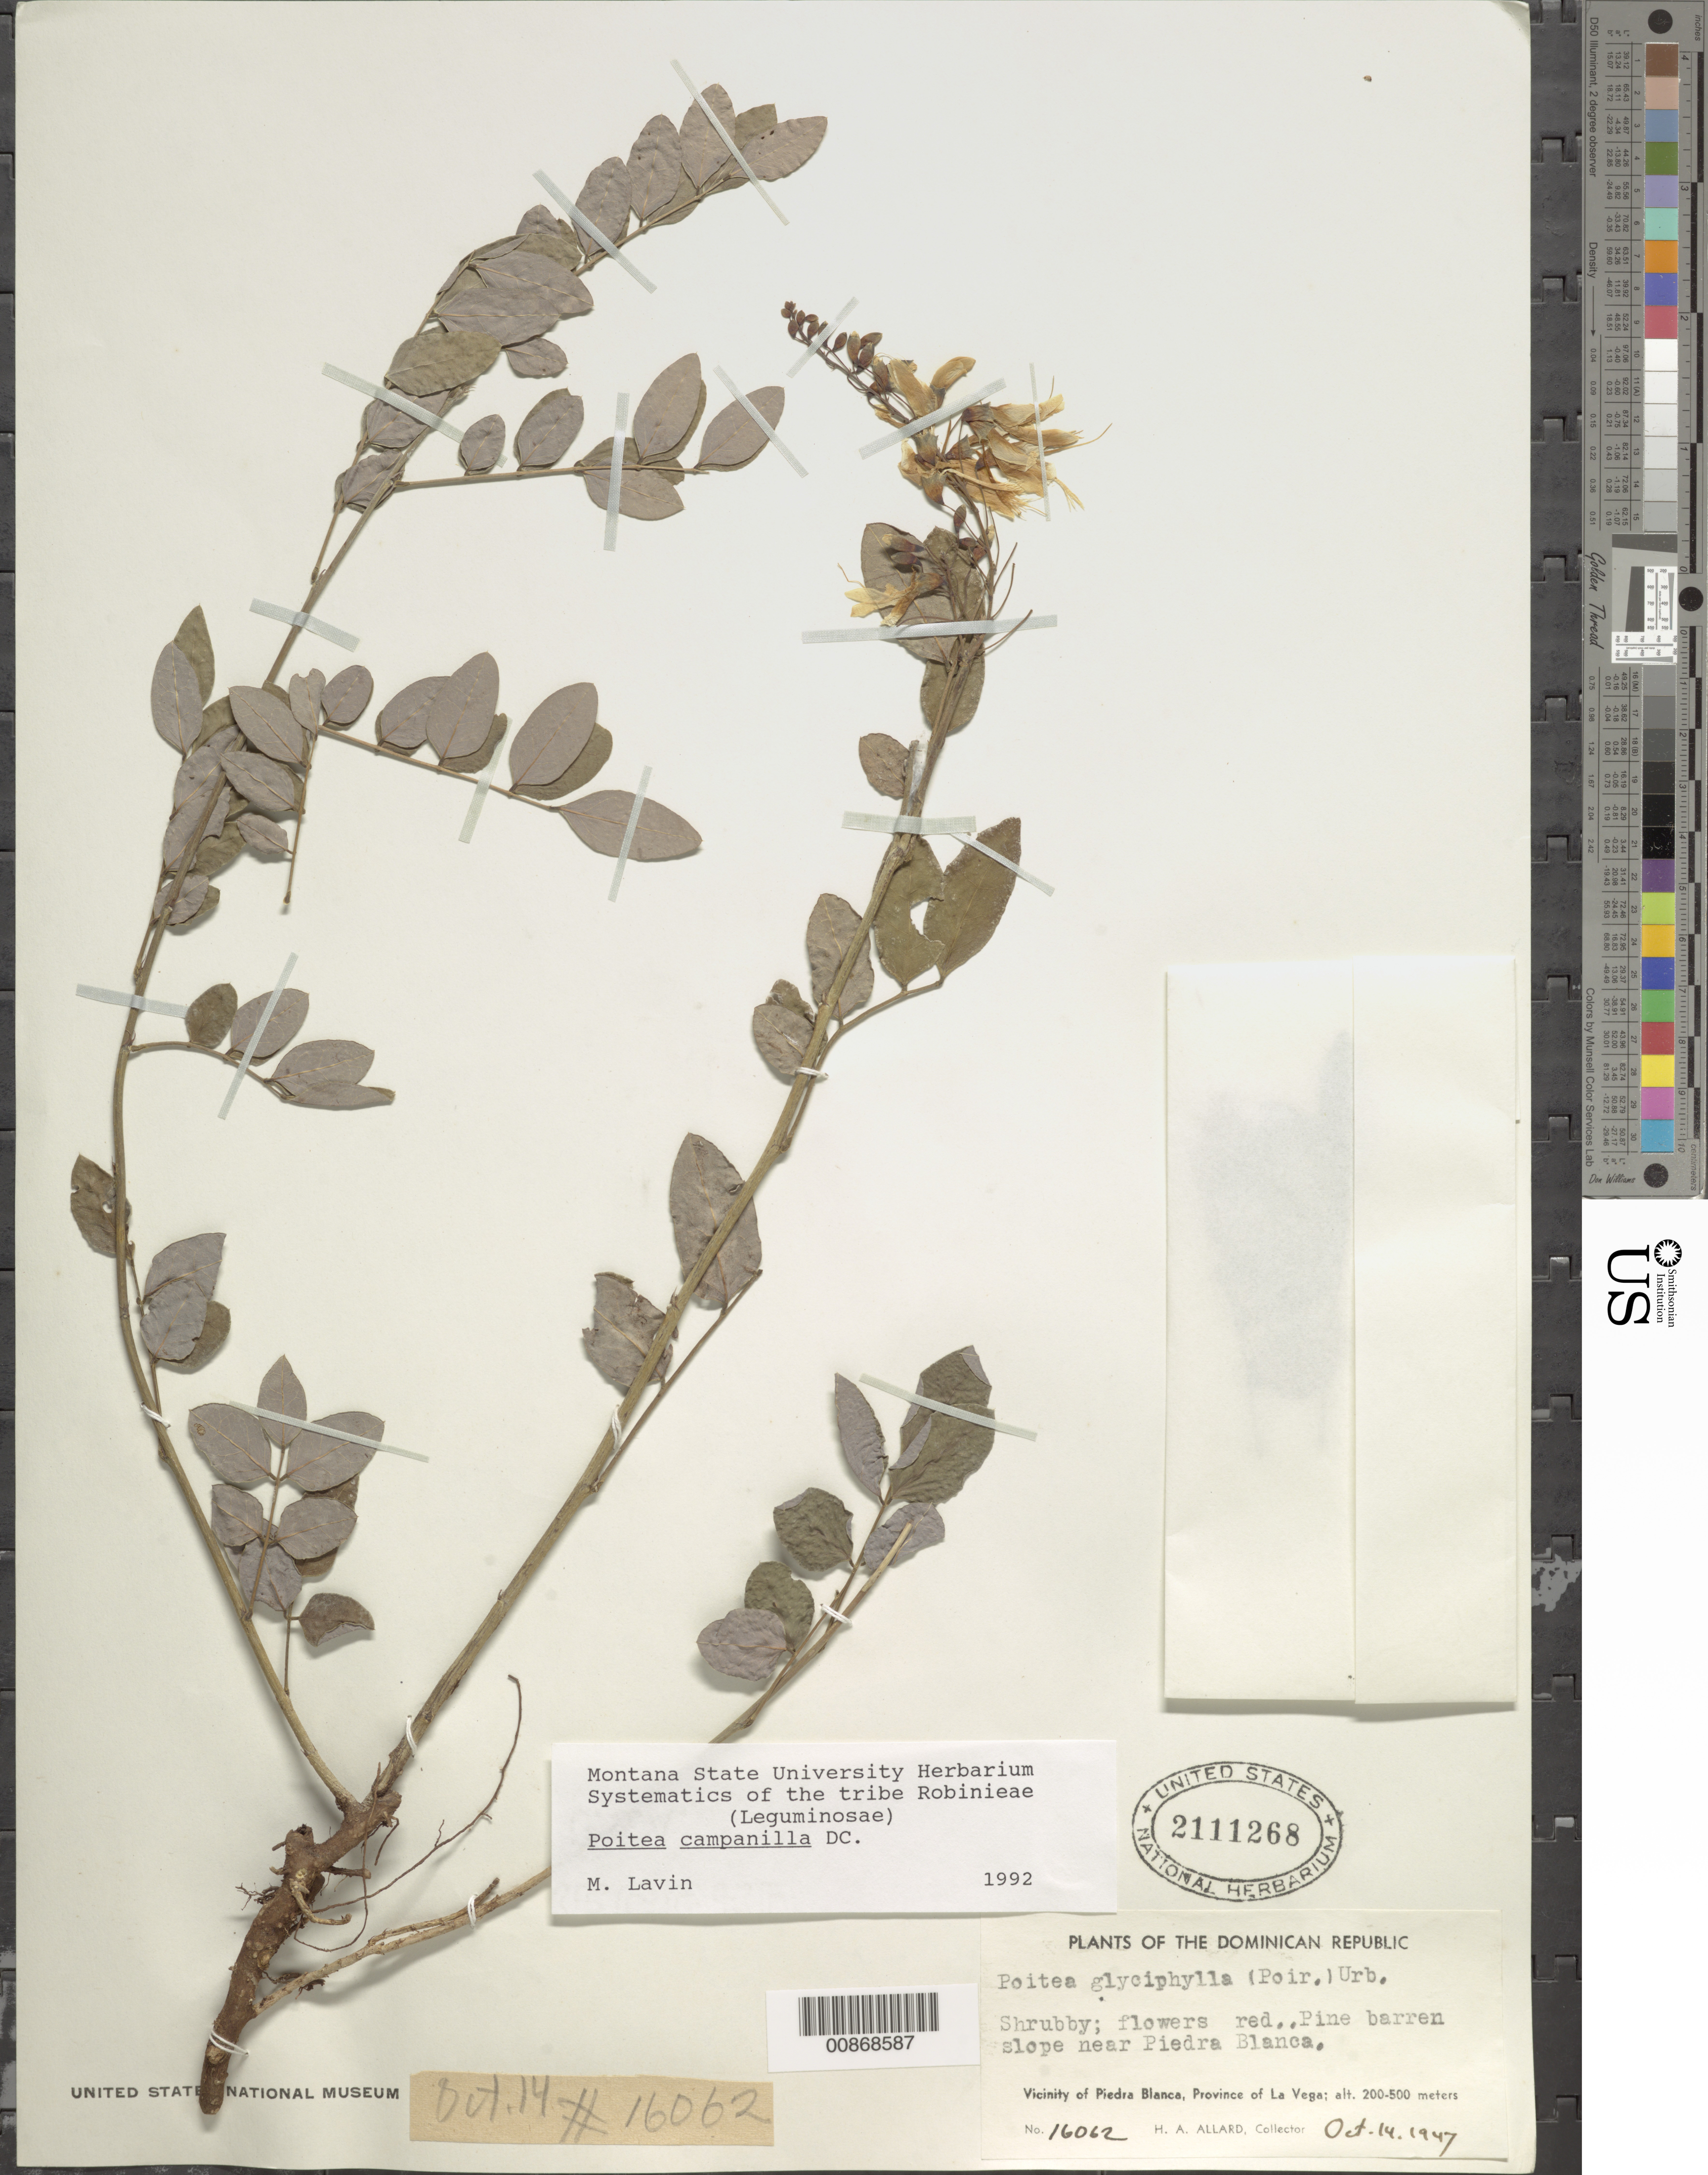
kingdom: Plantae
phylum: Tracheophyta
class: Magnoliopsida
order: Fabales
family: Fabaceae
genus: Poitea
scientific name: Poitea campanilla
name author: DC.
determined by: Lavin, M.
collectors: H. A. Allard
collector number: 16062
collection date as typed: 14 Oct 1947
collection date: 1947-10-14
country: Dominican Republic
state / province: La Vega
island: Hispaniola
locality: Pine barren slope near Piedra Blanca.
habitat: Pine barren slope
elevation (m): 200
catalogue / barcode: US 2111268